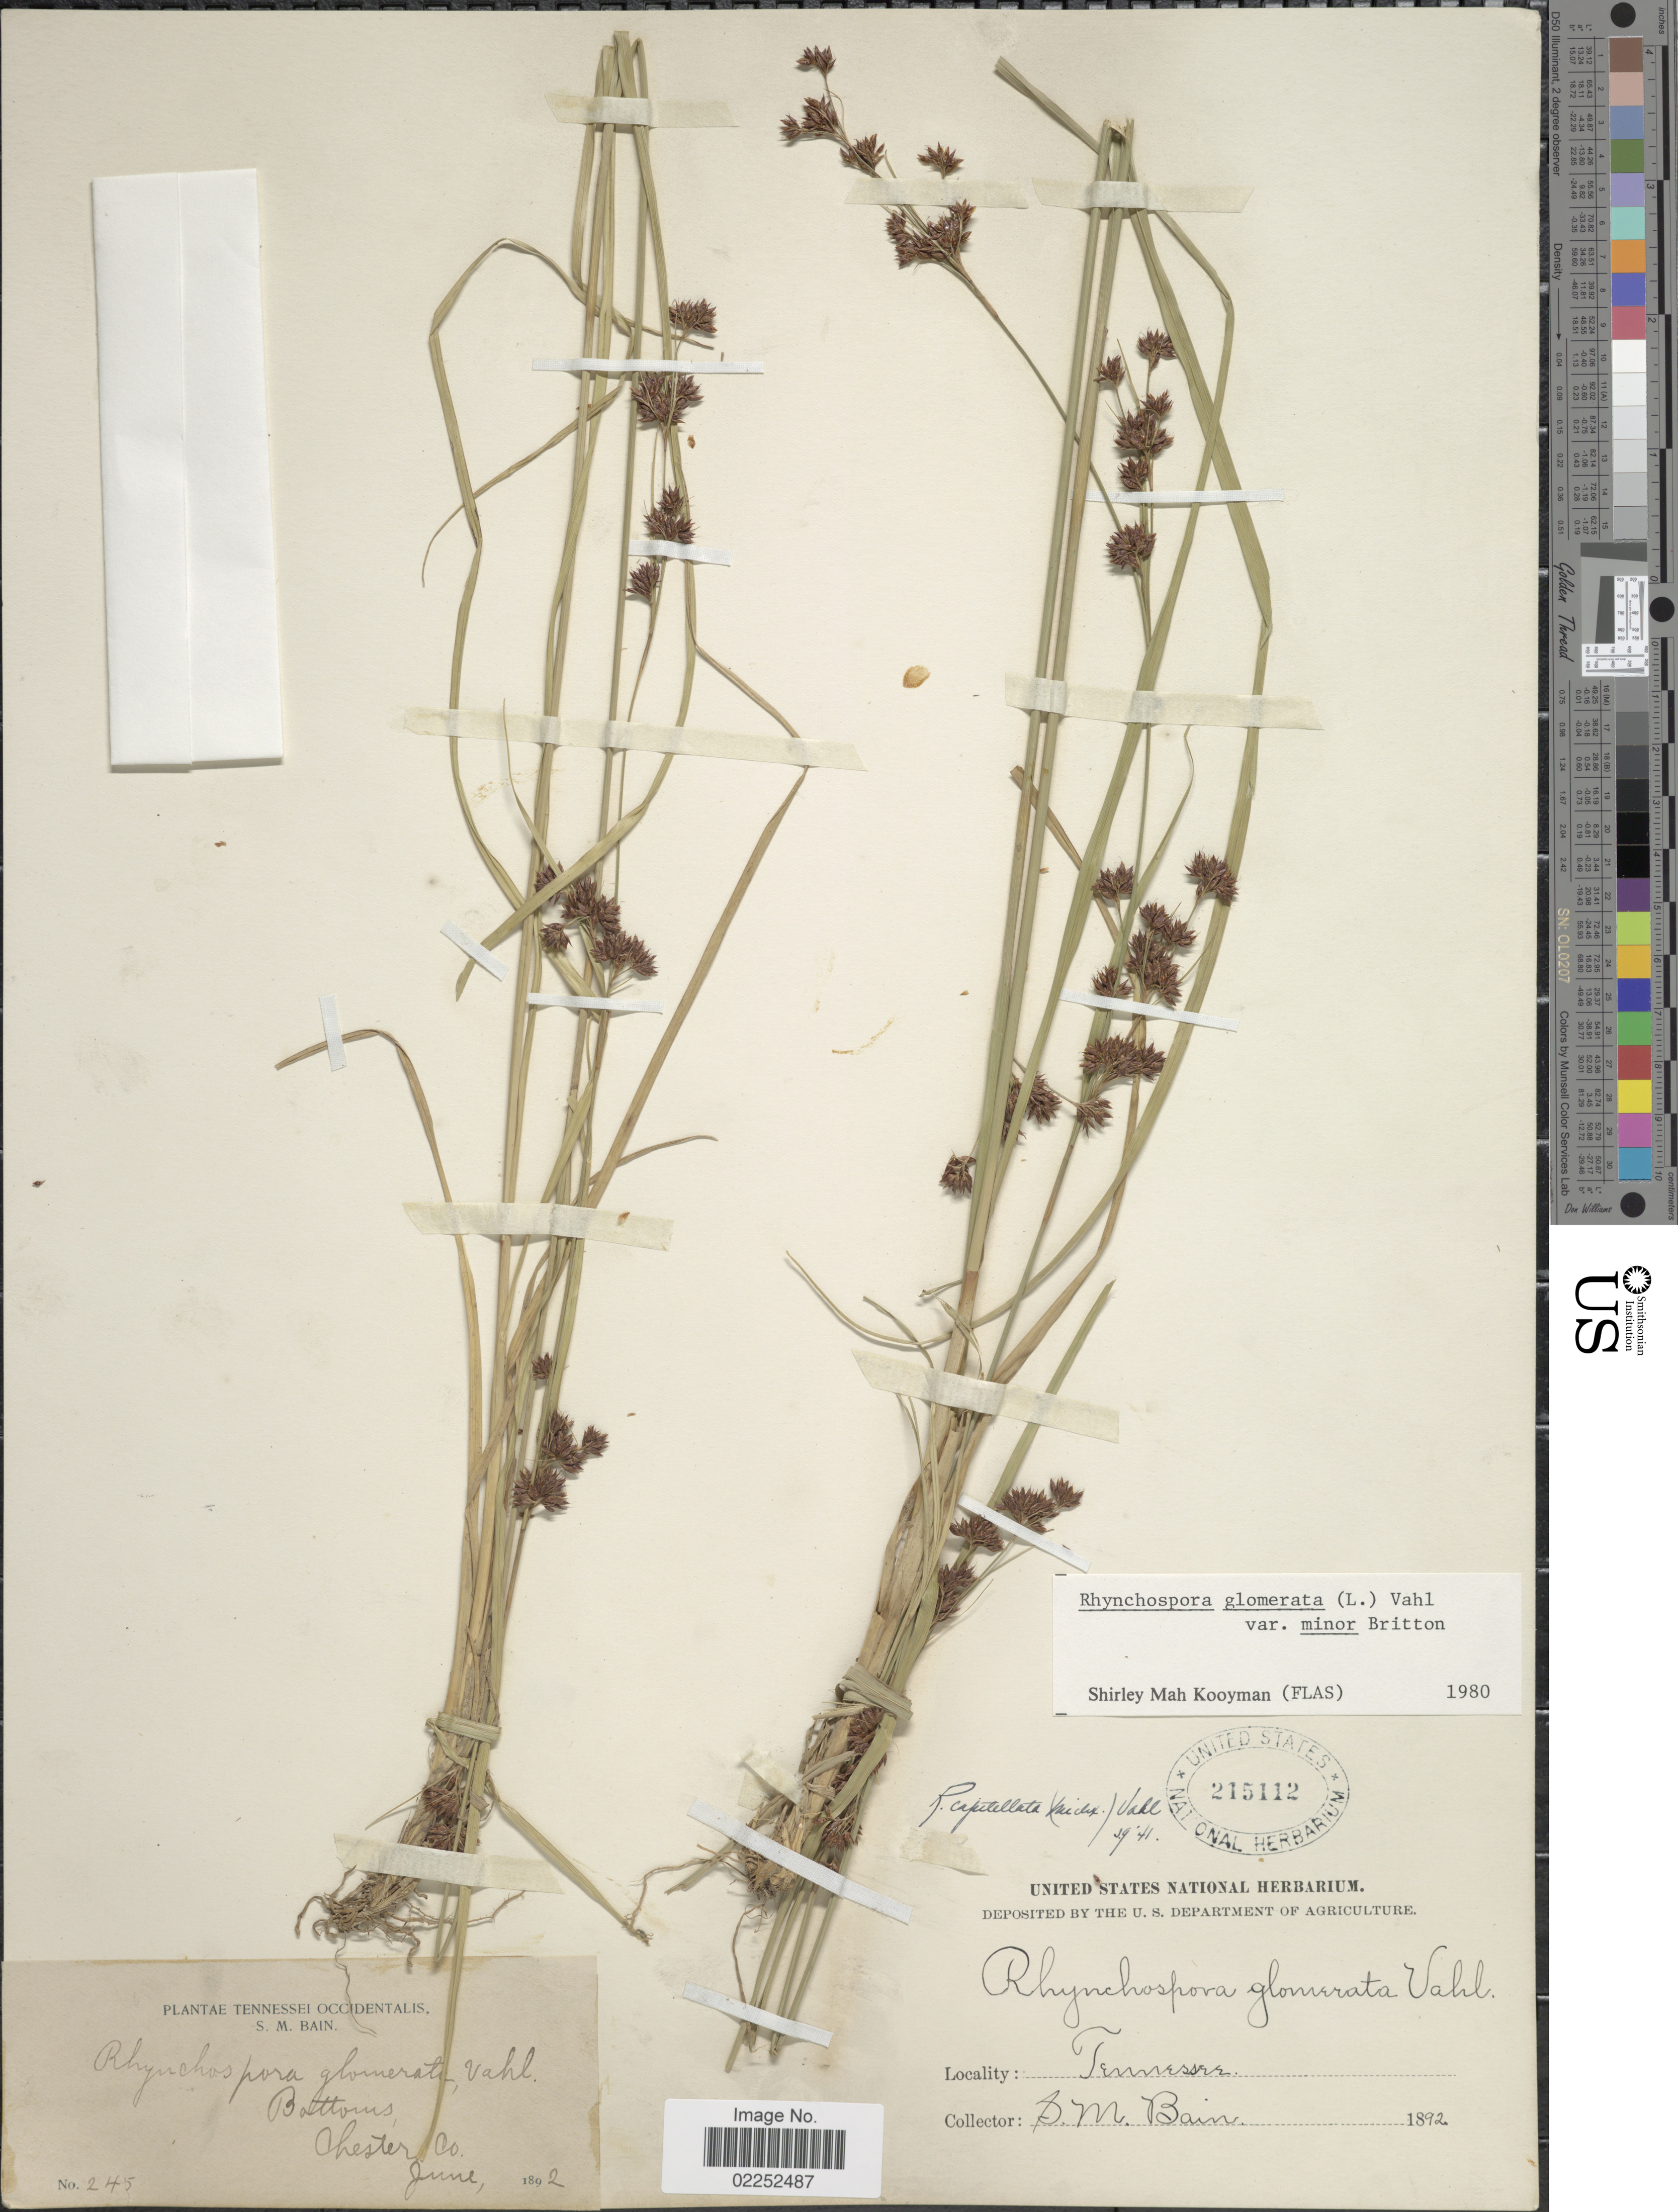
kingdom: Plantae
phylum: Tracheophyta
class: Liliopsida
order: Poales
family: Cyperaceae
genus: Rhynchospora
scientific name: Rhynchospora capitellata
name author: (Michx.) Vahl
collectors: S. M. Bain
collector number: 245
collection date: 1892-06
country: United States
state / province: Tennessee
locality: Tennessei Occidentals, Bottoms, Chester Co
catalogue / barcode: US 215112